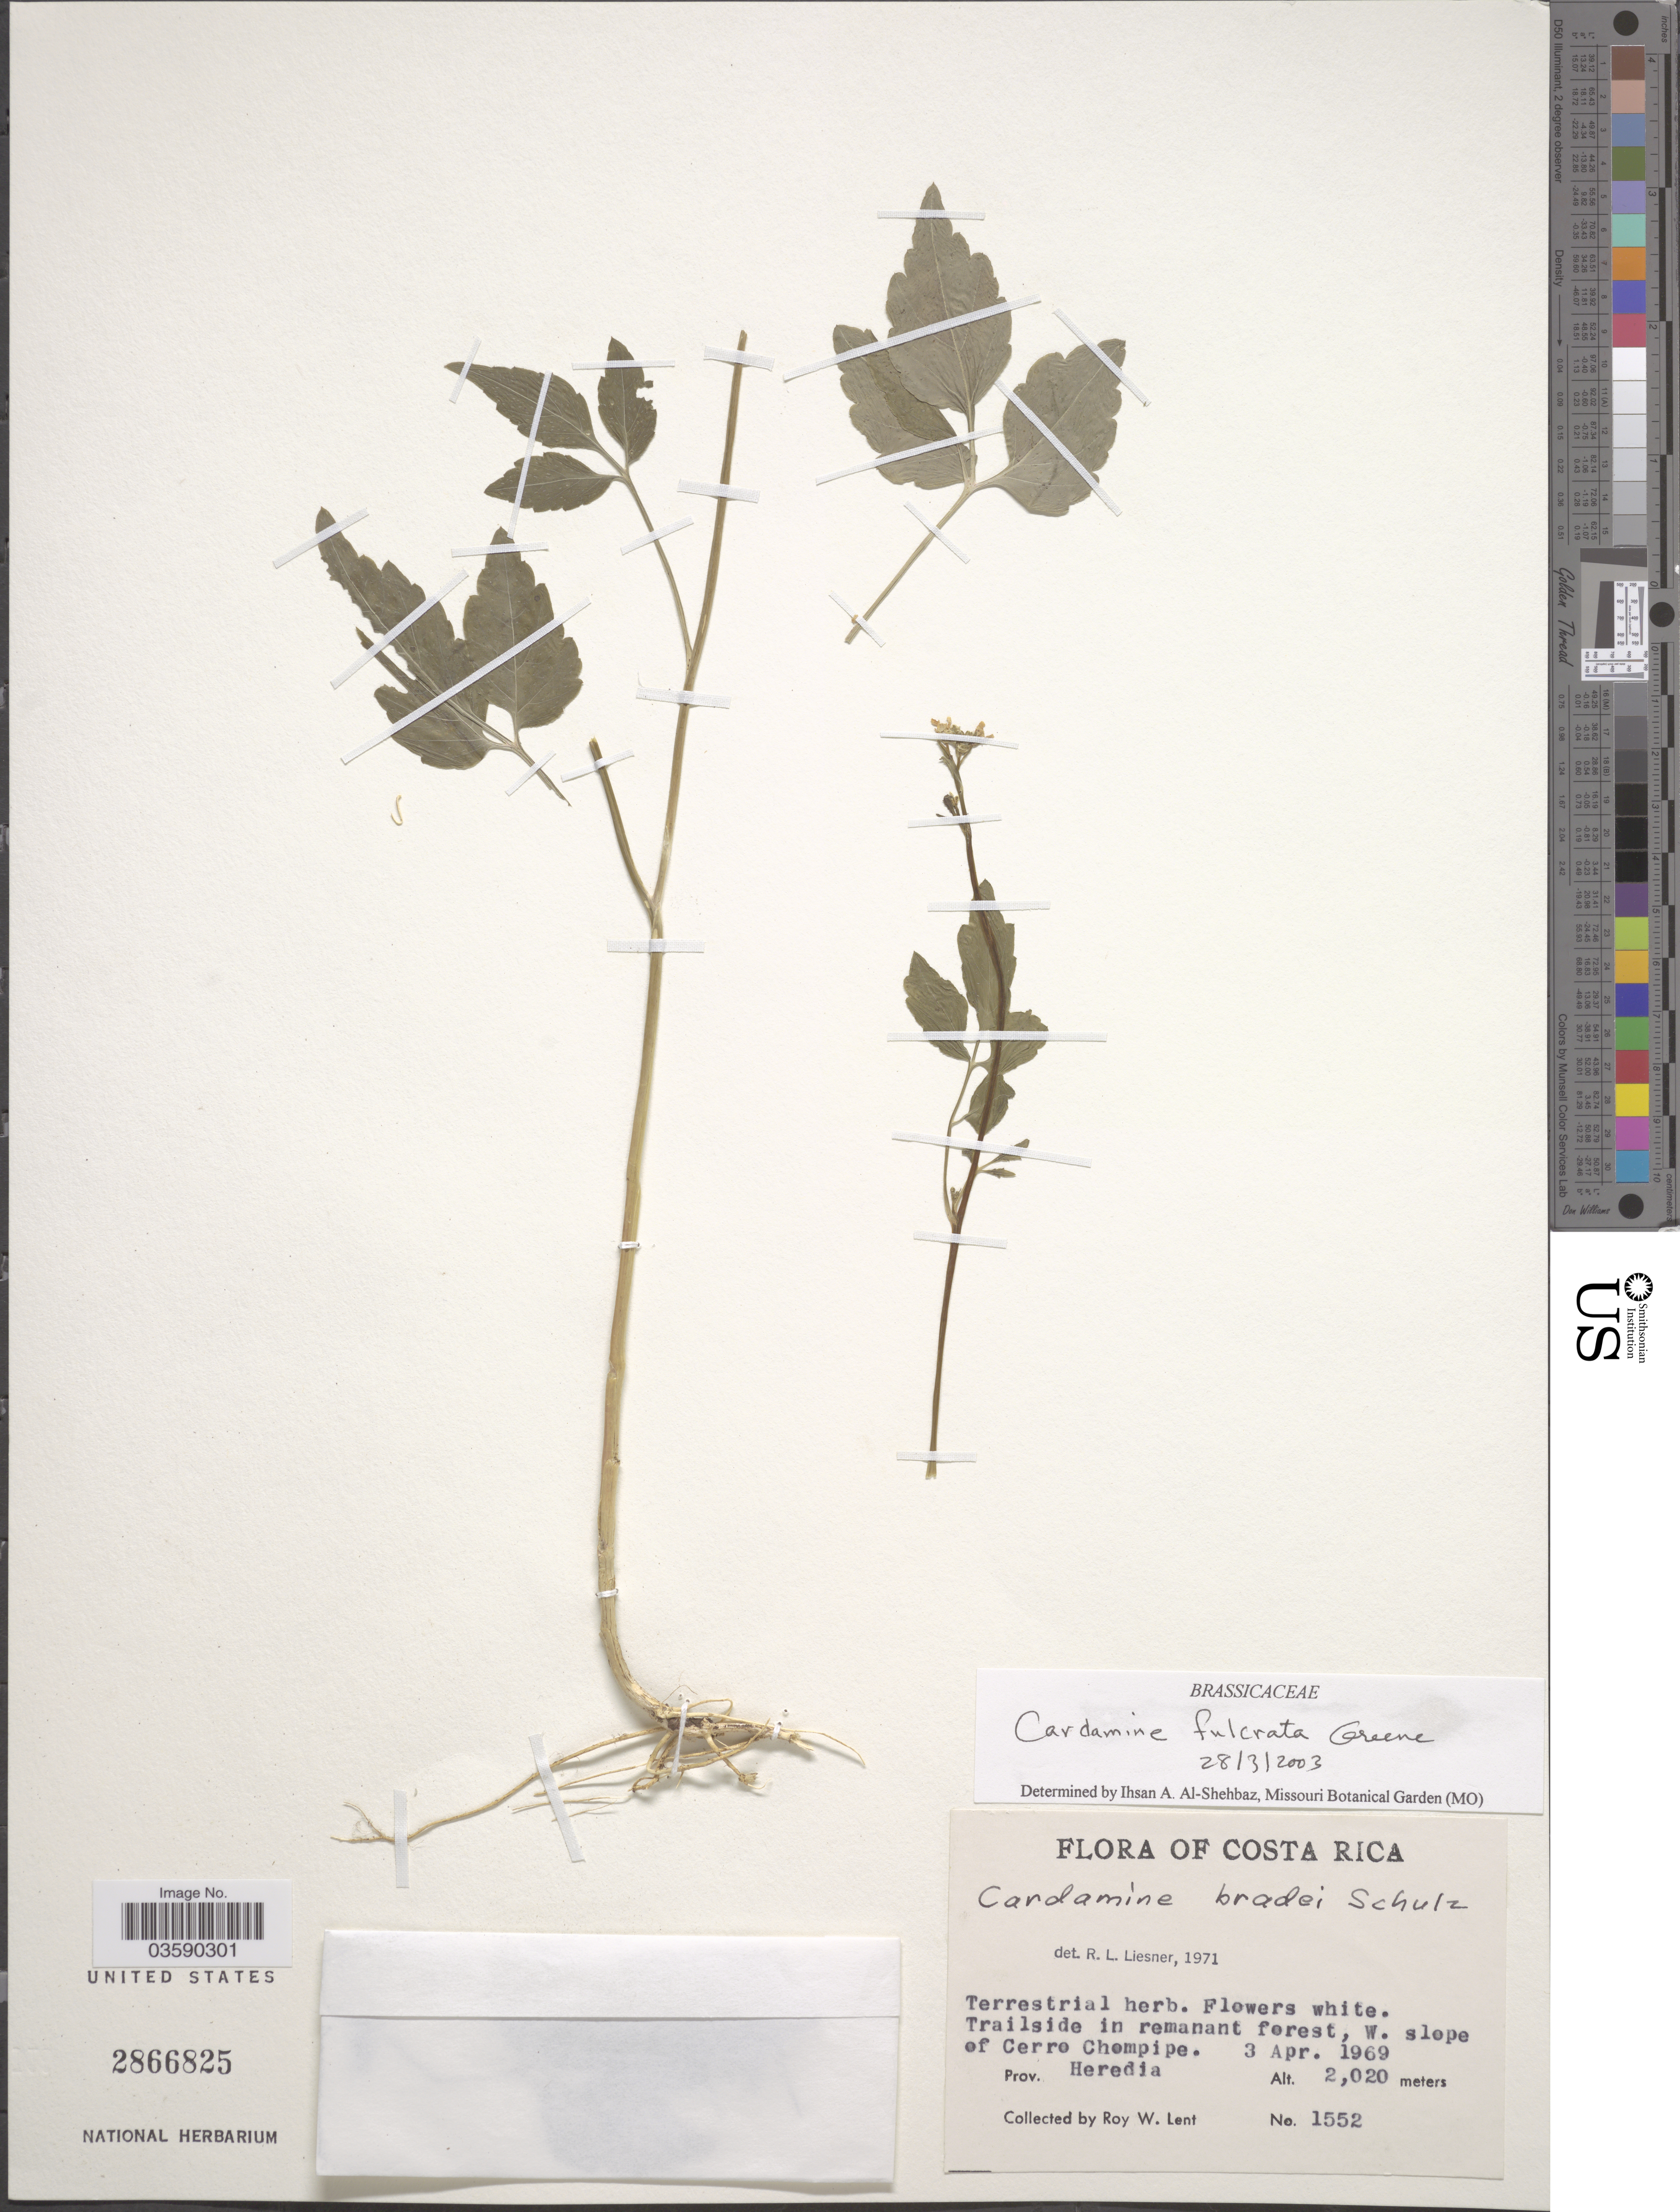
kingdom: Plantae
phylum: Tracheophyta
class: Magnoliopsida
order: Brassicales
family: Brassicaceae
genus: Cardamine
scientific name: Cardamine fulcrata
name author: Greene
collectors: R. W. Lent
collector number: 1552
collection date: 1969-04-03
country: Costa Rica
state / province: Heredia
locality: Trailside in remanant forest, W. slope of Cerro Chompipe.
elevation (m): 2020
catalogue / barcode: US 2866825